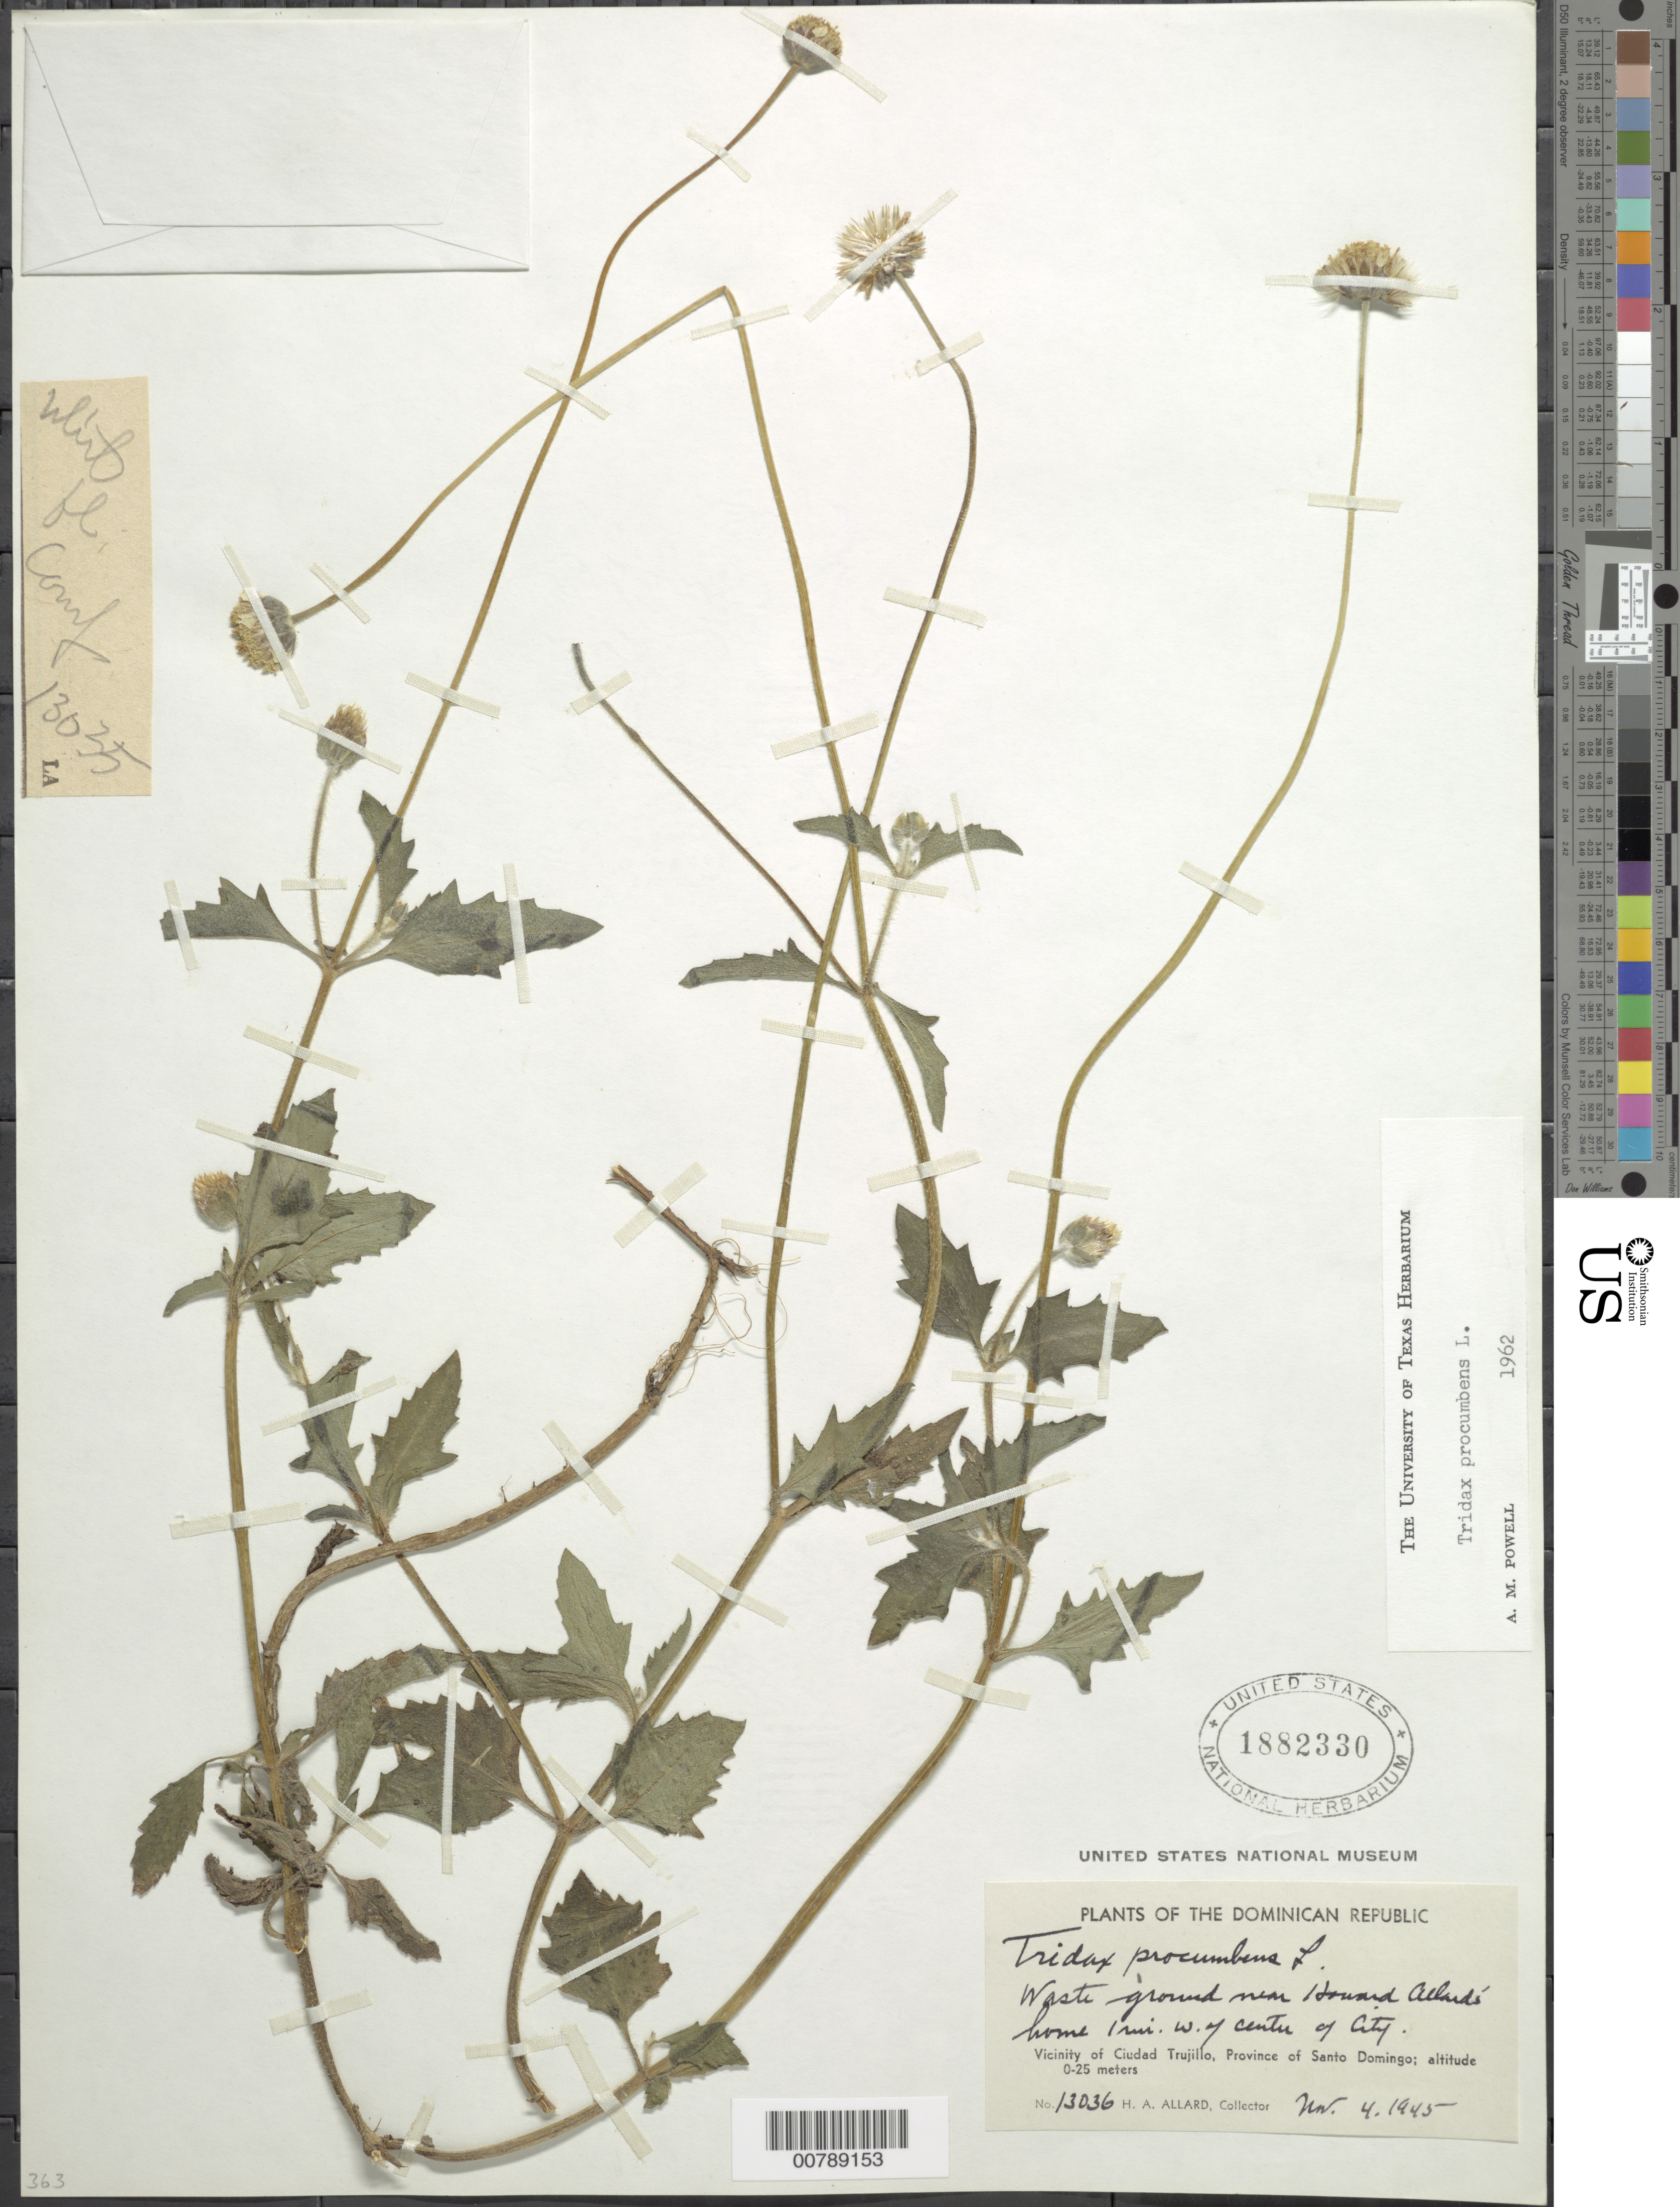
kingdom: Plantae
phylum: Tracheophyta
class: Magnoliopsida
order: Asterales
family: Asteraceae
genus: Tridax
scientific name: Tridax procumbens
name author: L.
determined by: Powell, A.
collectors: H. A. Allard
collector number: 13036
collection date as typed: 04 Nov 1945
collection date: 1945-11-04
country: Dominican Republic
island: Hispaniola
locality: Vicinity of Ciudad Trujillo, Province of Santo Domingo. Near house of Howard Allard, 1 mi west of center of city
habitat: Waste ground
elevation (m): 0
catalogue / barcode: US 1882330